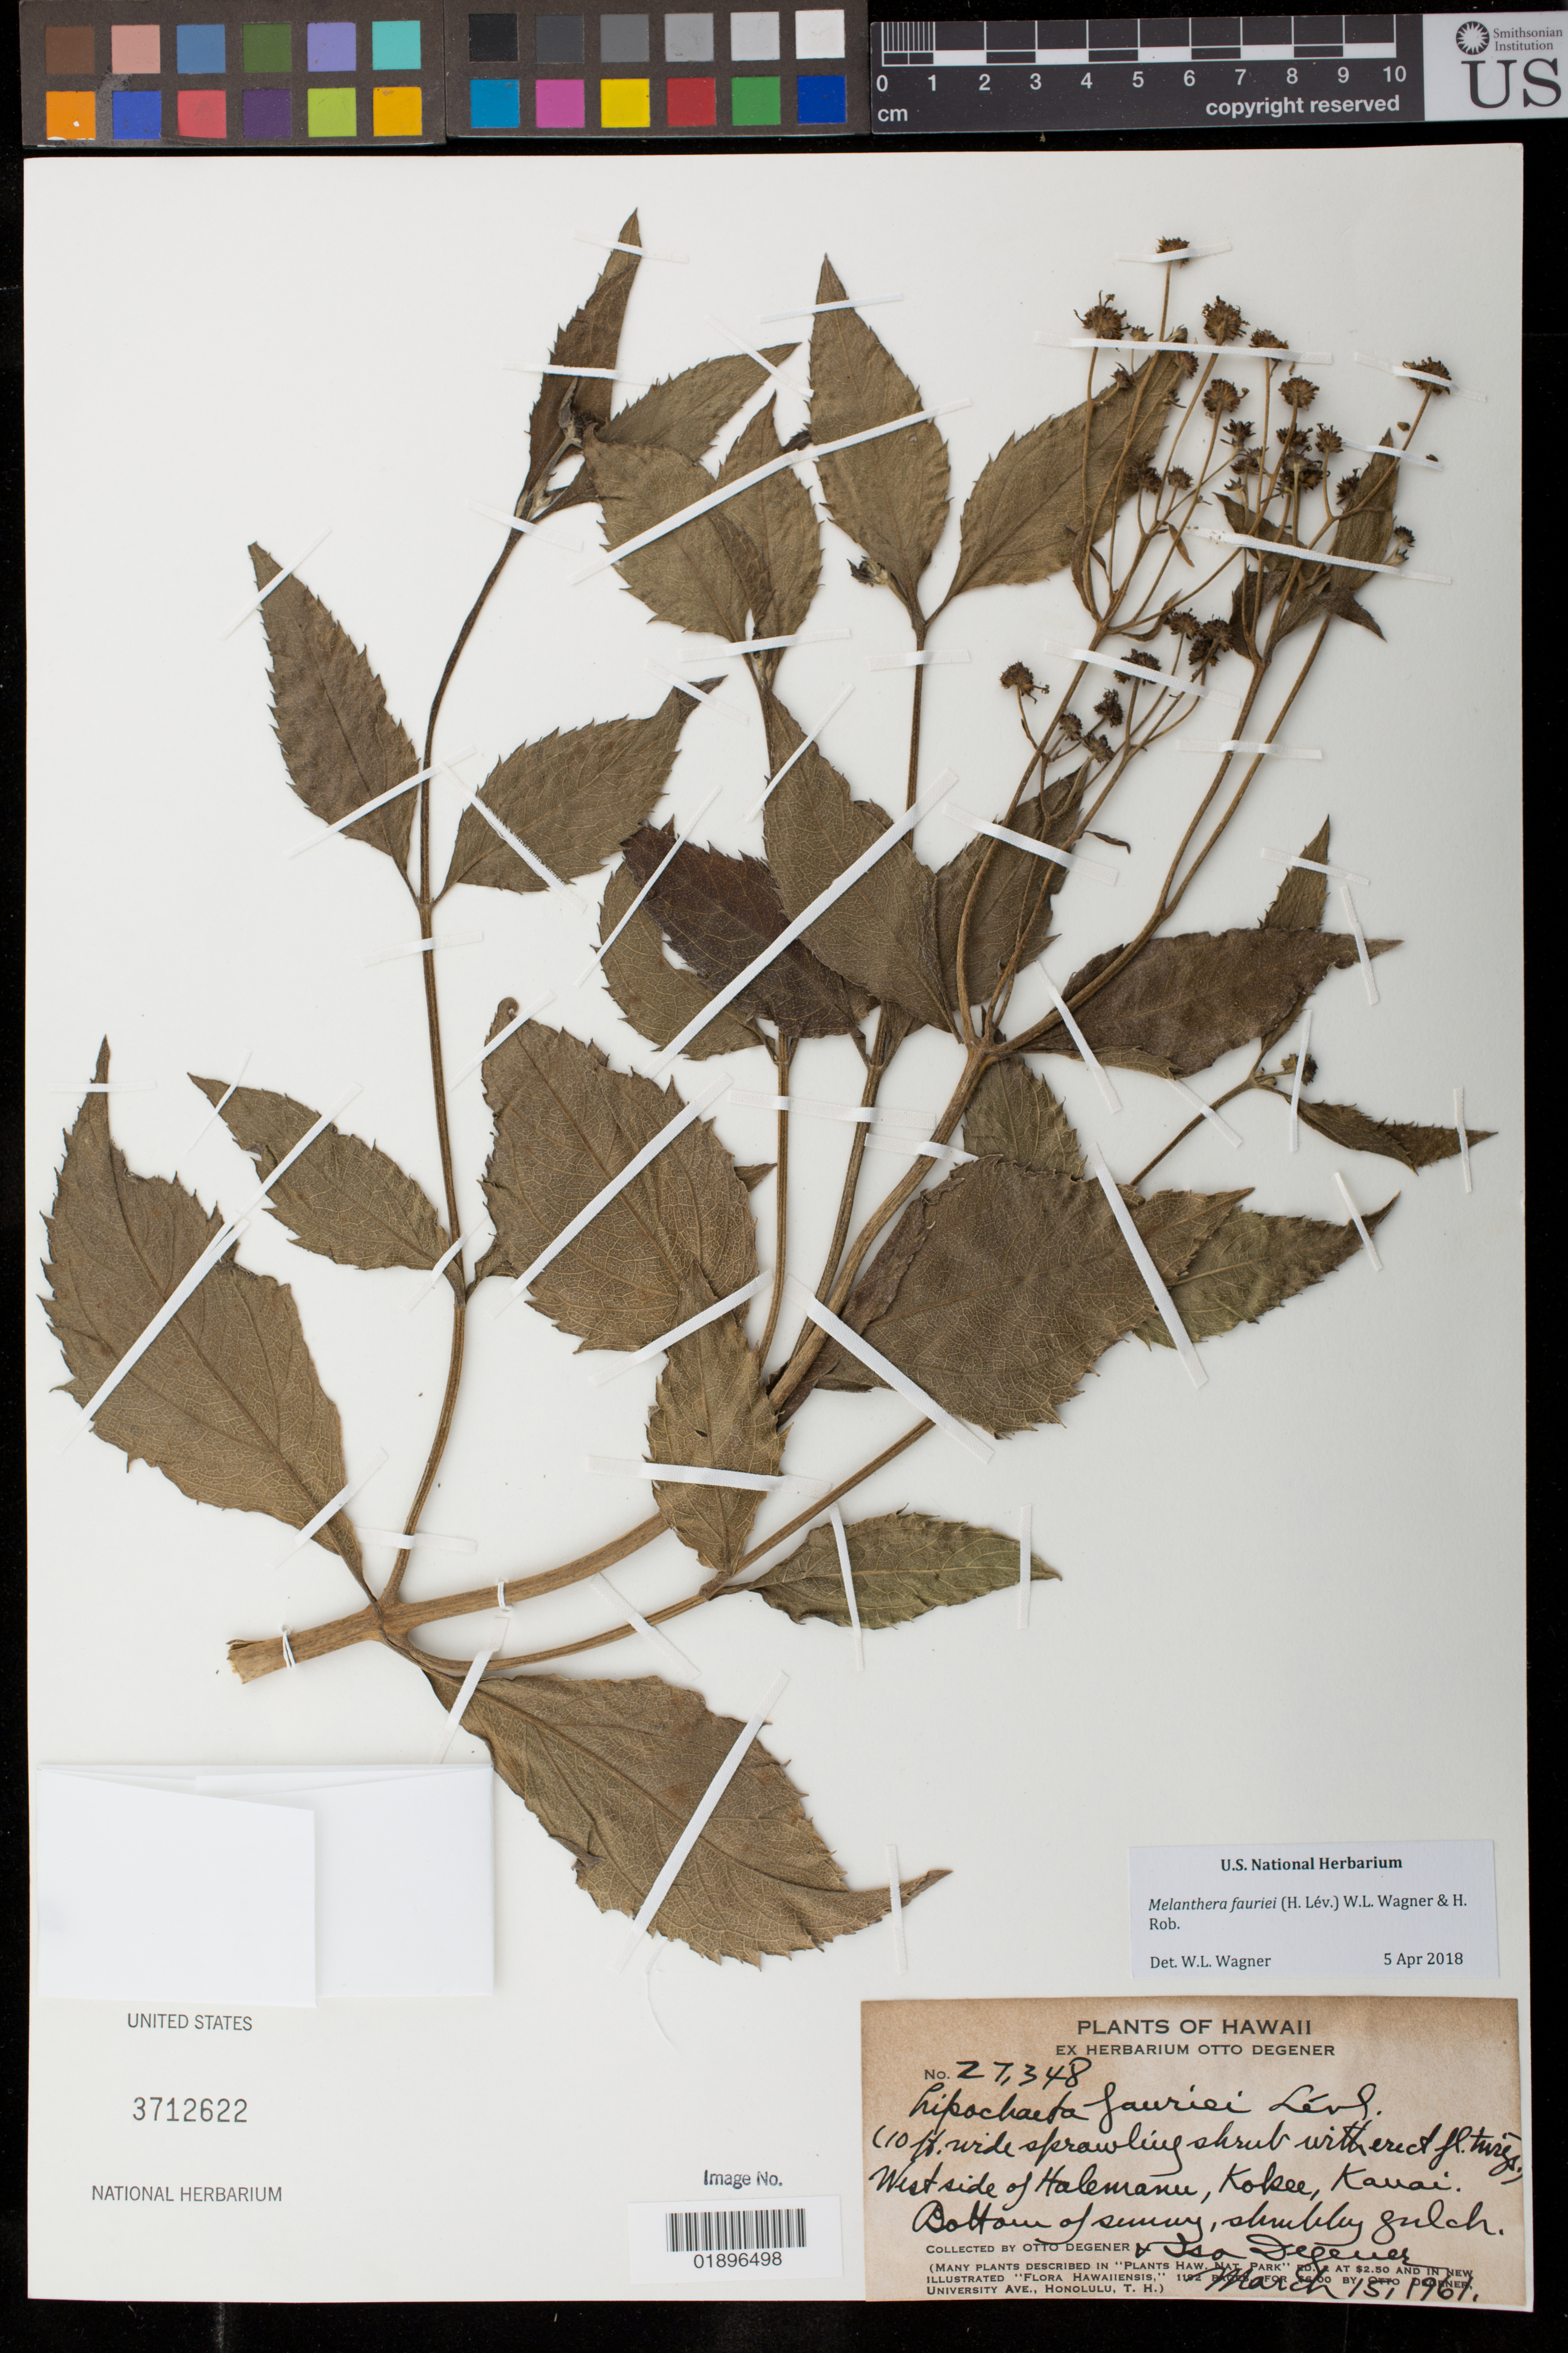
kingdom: Plantae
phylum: Tracheophyta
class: Magnoliopsida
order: Asterales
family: Asteraceae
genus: Wollastonia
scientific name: Wollastonia fauriei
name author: (H. Lév.) Orchard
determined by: Wagner, W. L., (BOT), Smithsonian Institution - National Museum of Natural History (UNITED STATES)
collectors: O. Degener & I. Degener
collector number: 27348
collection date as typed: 15 Mar 1961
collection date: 1961-03-15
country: United States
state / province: Hawaii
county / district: Kauai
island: Kaua'i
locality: West side of Halemanu, Kokee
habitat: Bottom of sunny, shrubby gulch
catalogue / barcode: US 3712622